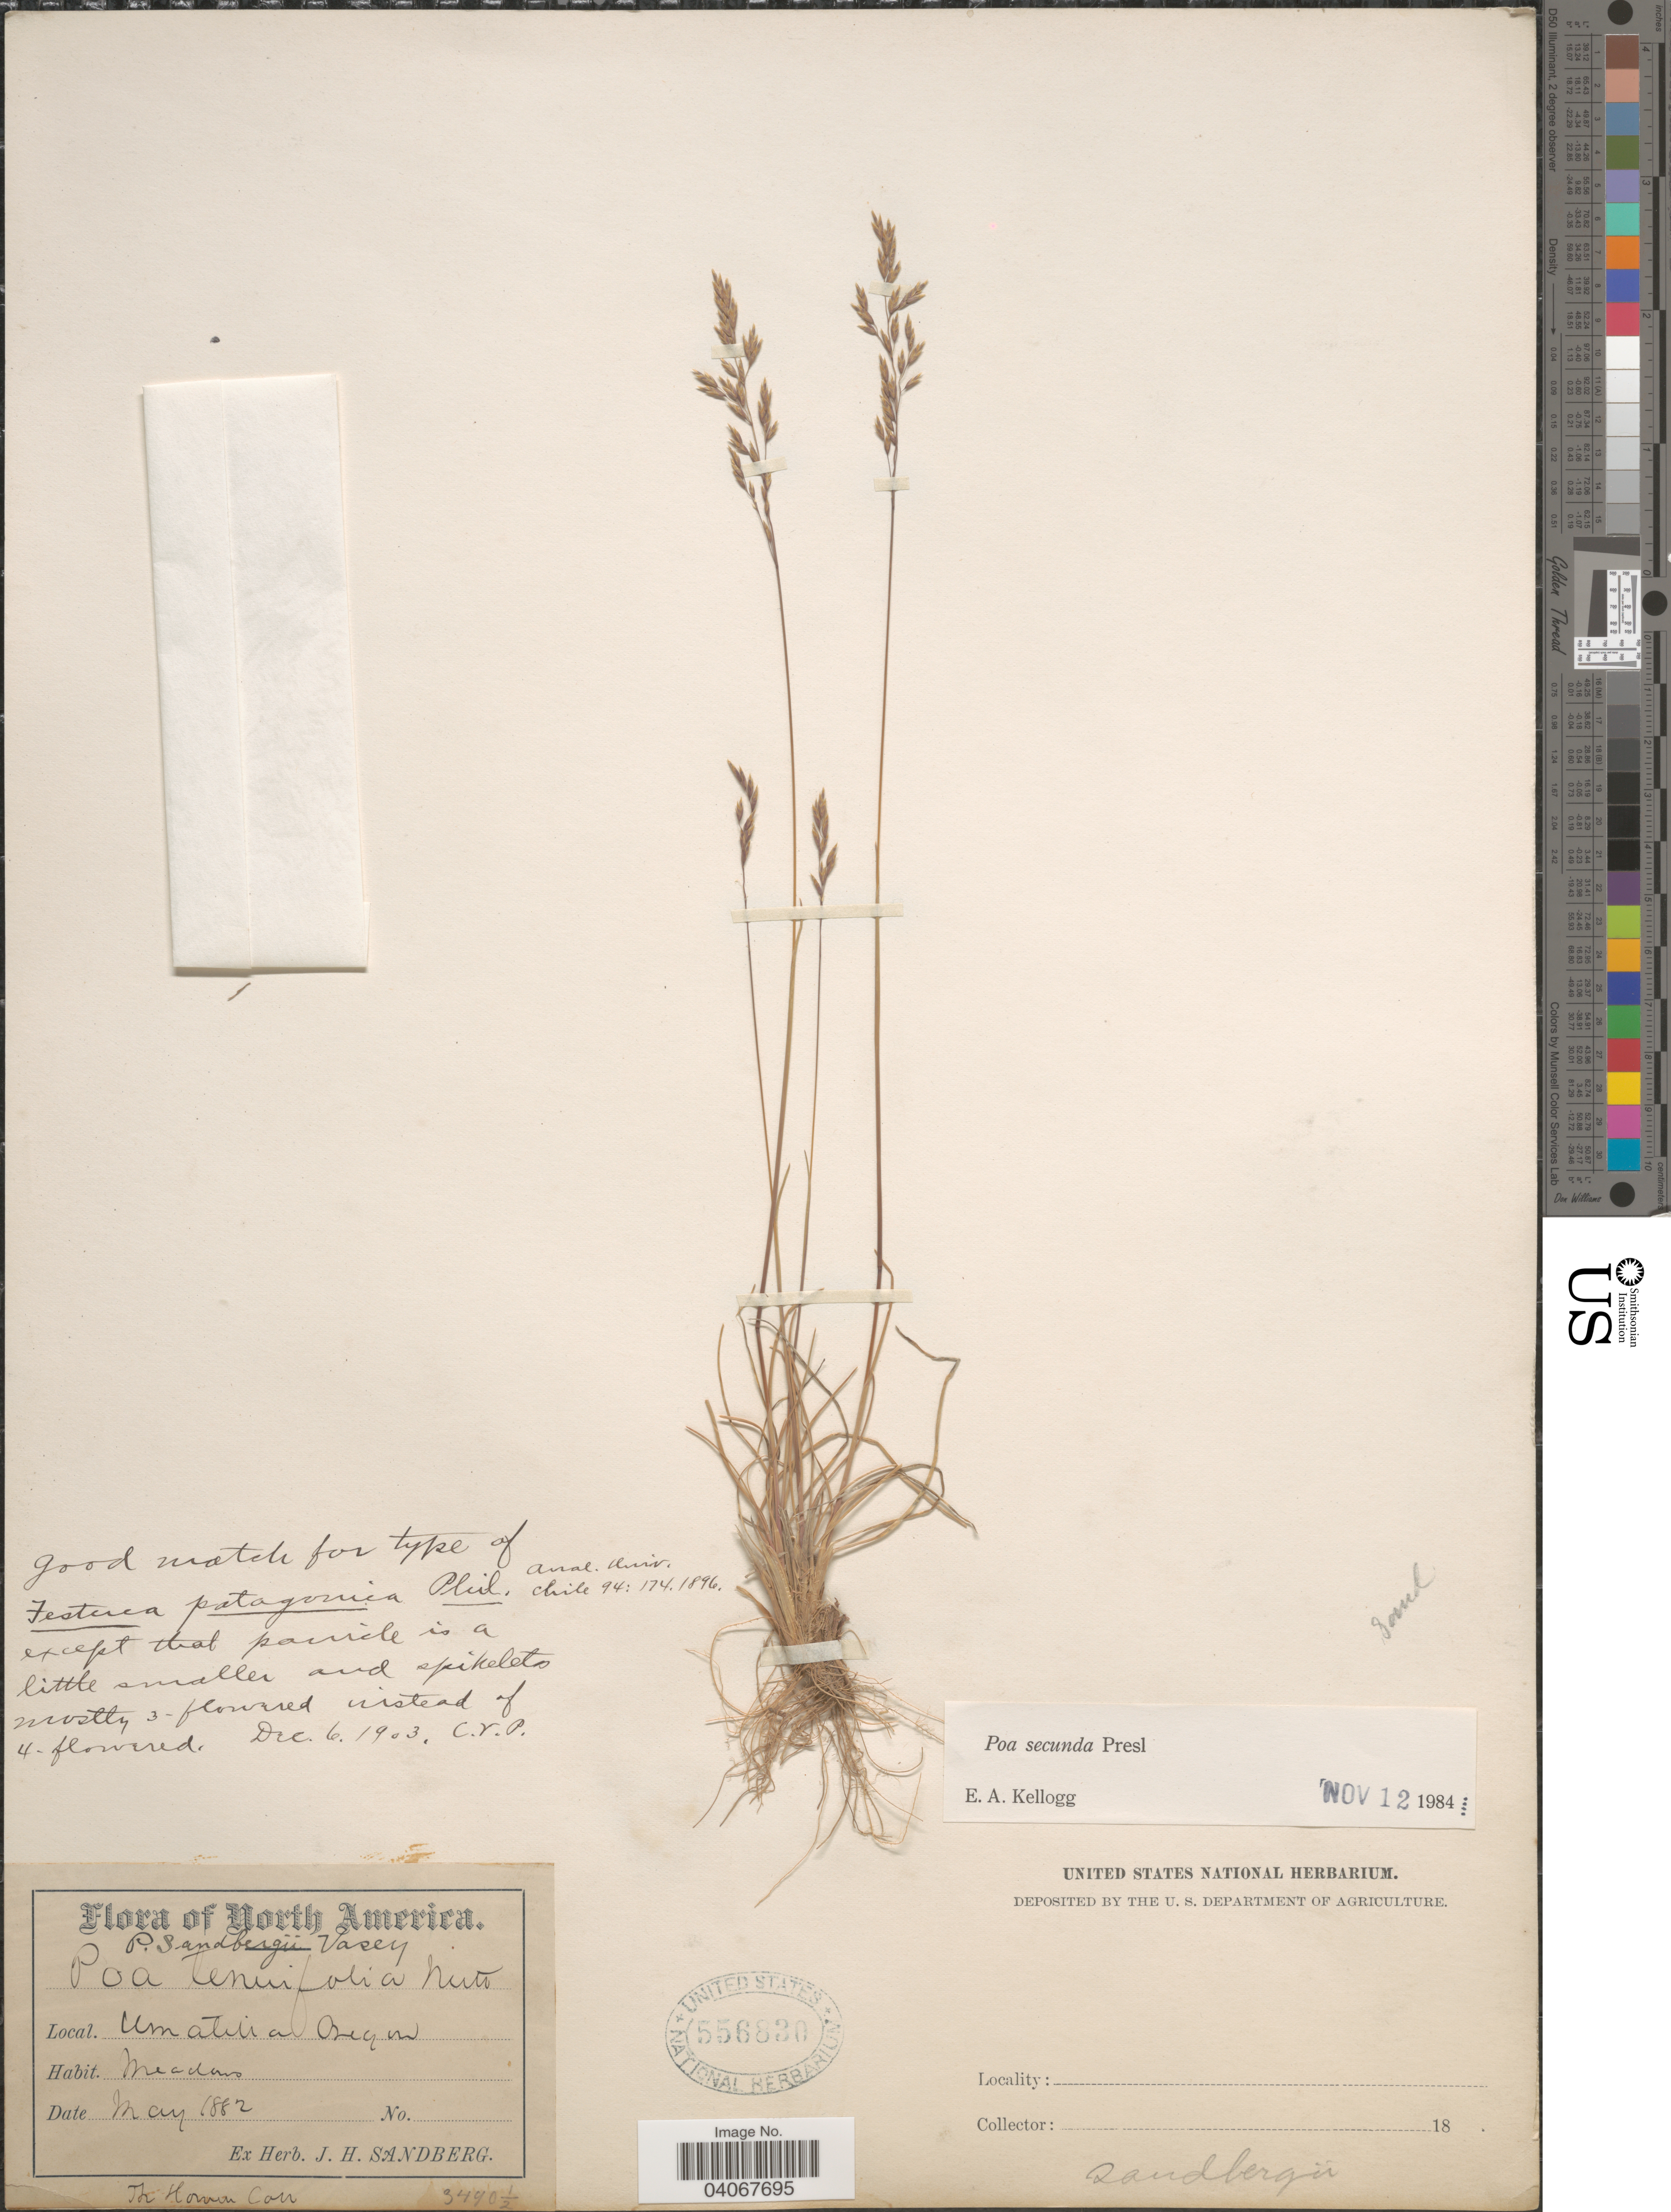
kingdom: Plantae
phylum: Tracheophyta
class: Liliopsida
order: Poales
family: Poaceae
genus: Poa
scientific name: Poa secunda subsp. secunda var. secunda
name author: J. Presl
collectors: ex. herb. J. H. Sandberg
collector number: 3490½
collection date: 1882-05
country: United States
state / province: Oregon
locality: Umatilla.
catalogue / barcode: US 556830